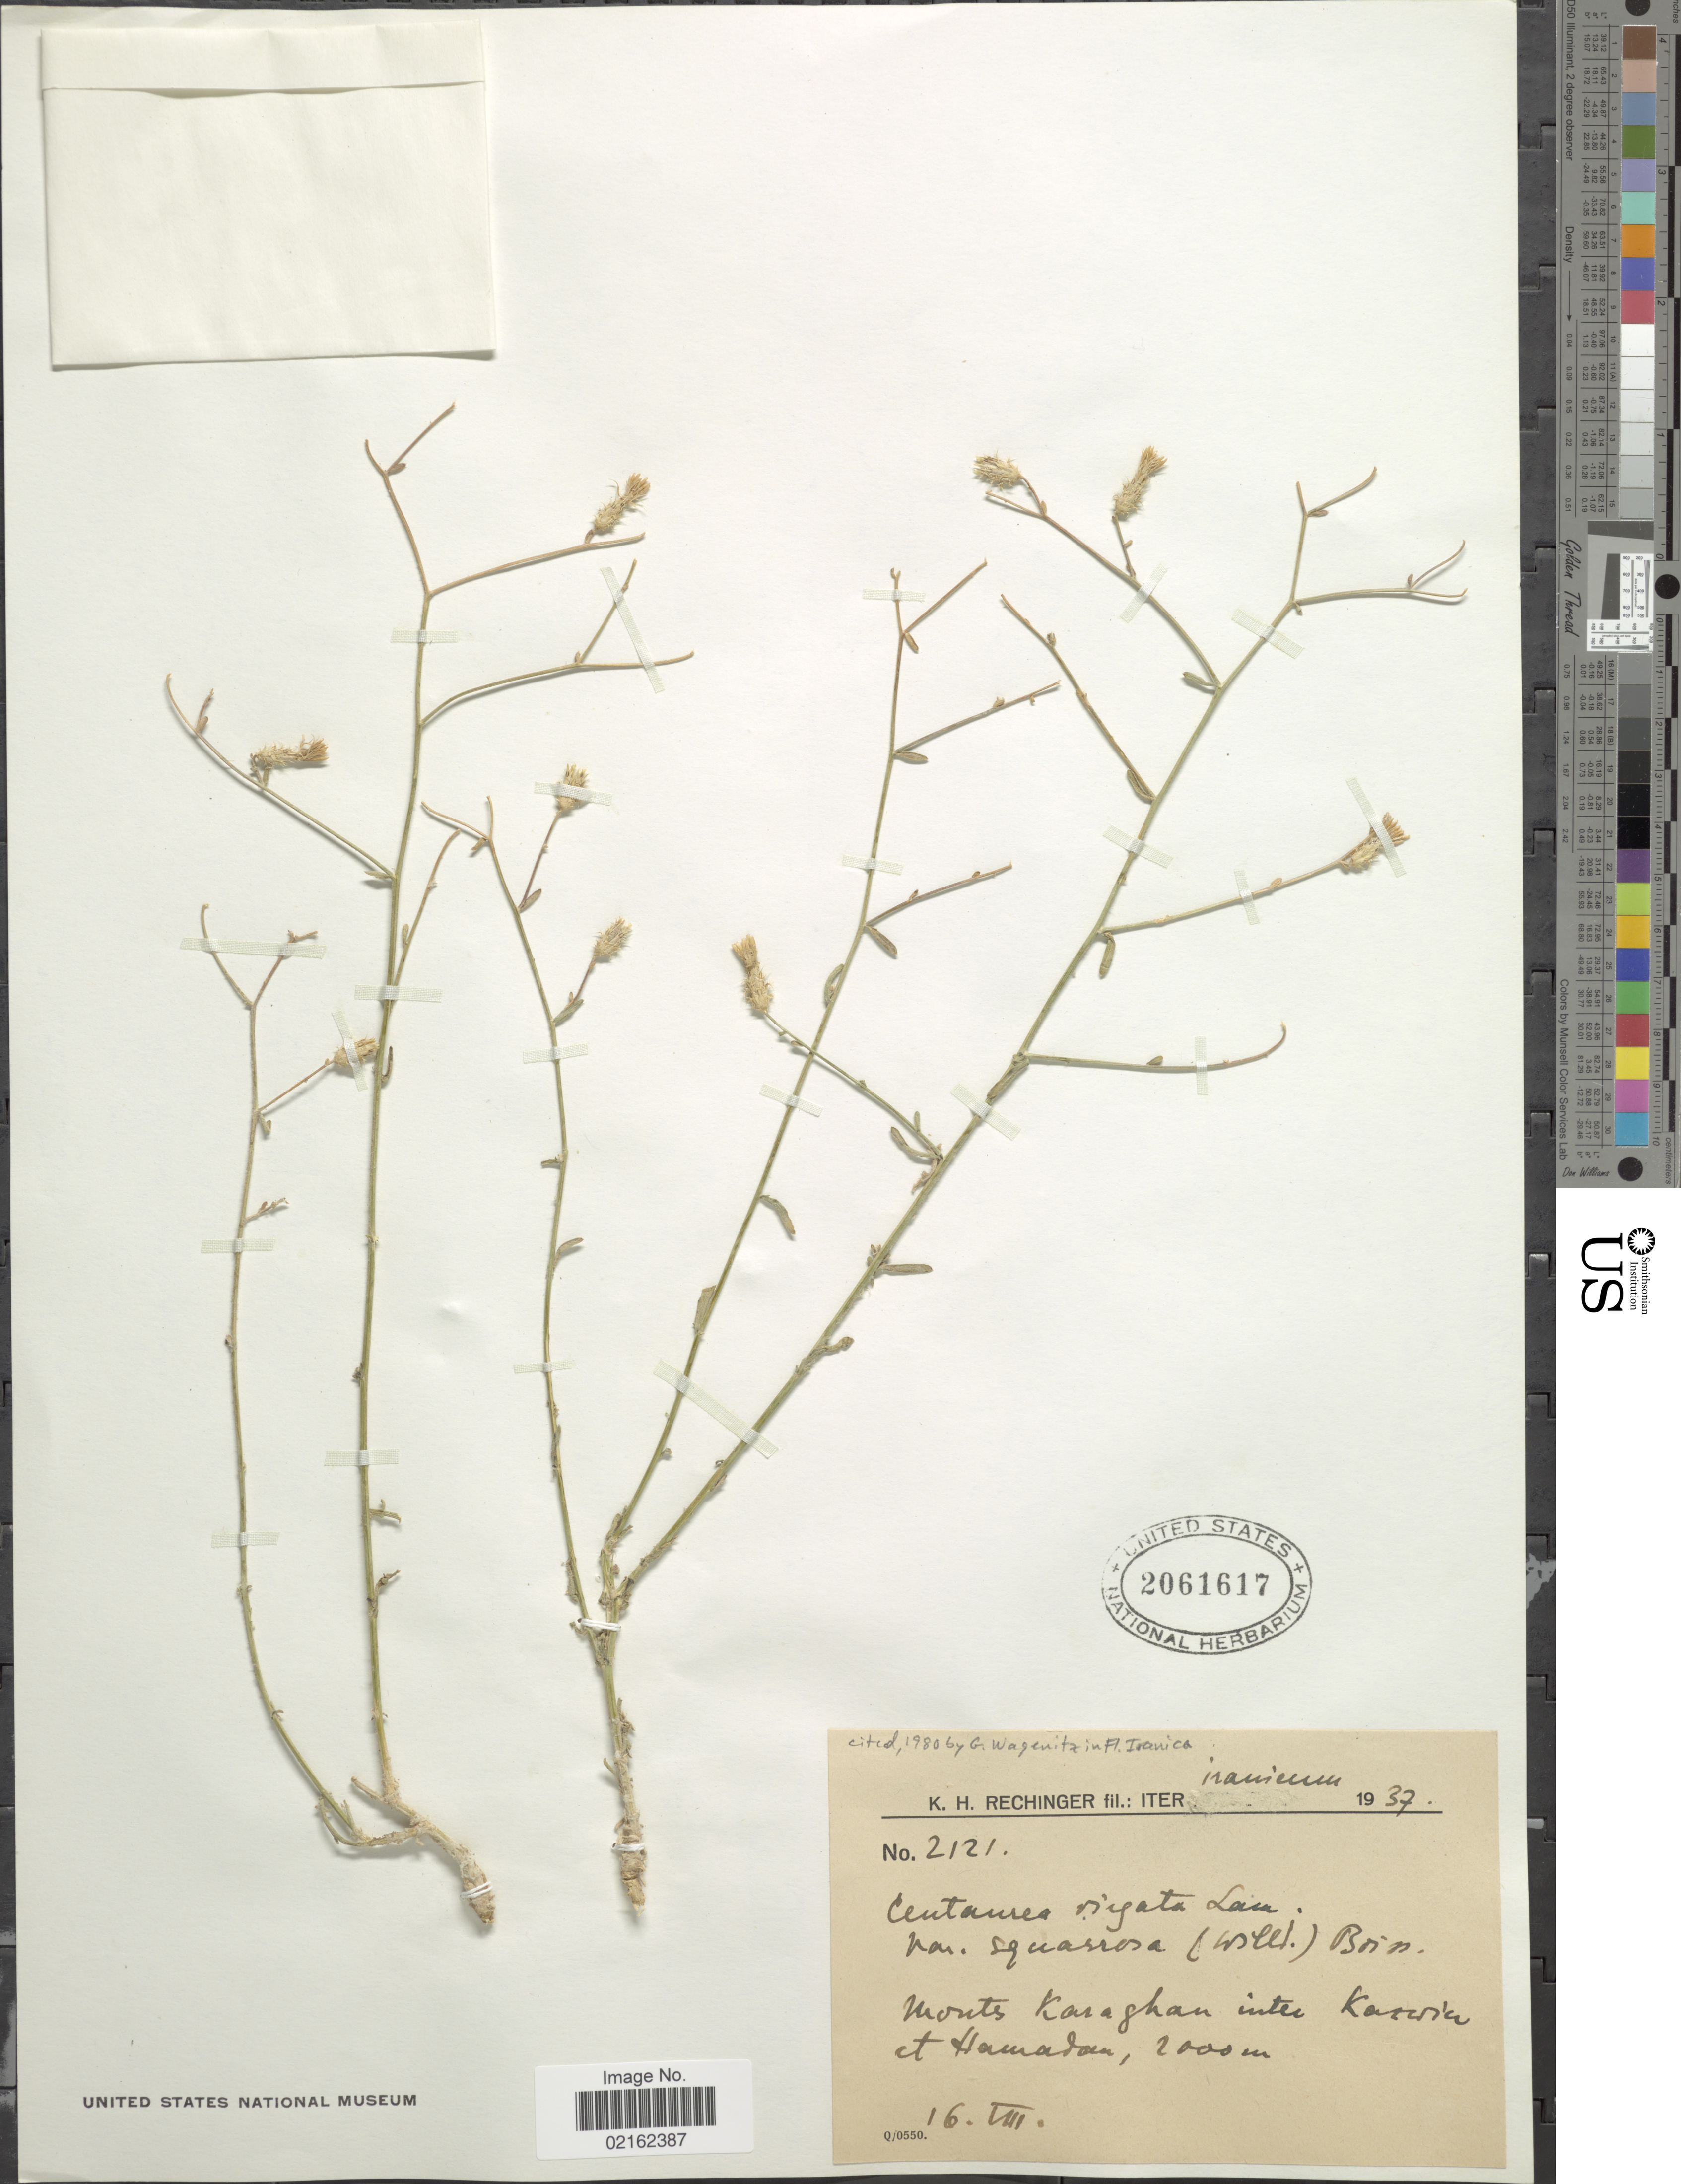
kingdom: Plantae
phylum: Tracheophyta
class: Magnoliopsida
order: Asterales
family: Asteraceae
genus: Centaurea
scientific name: Centaurea virgata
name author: Lam.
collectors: K. H. Rechinger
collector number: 2121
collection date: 1937-08-16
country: Iran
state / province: Hamadan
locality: Monts Karaghan inter Karwic et Hamadan [interpreted]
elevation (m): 2000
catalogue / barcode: US 2061617